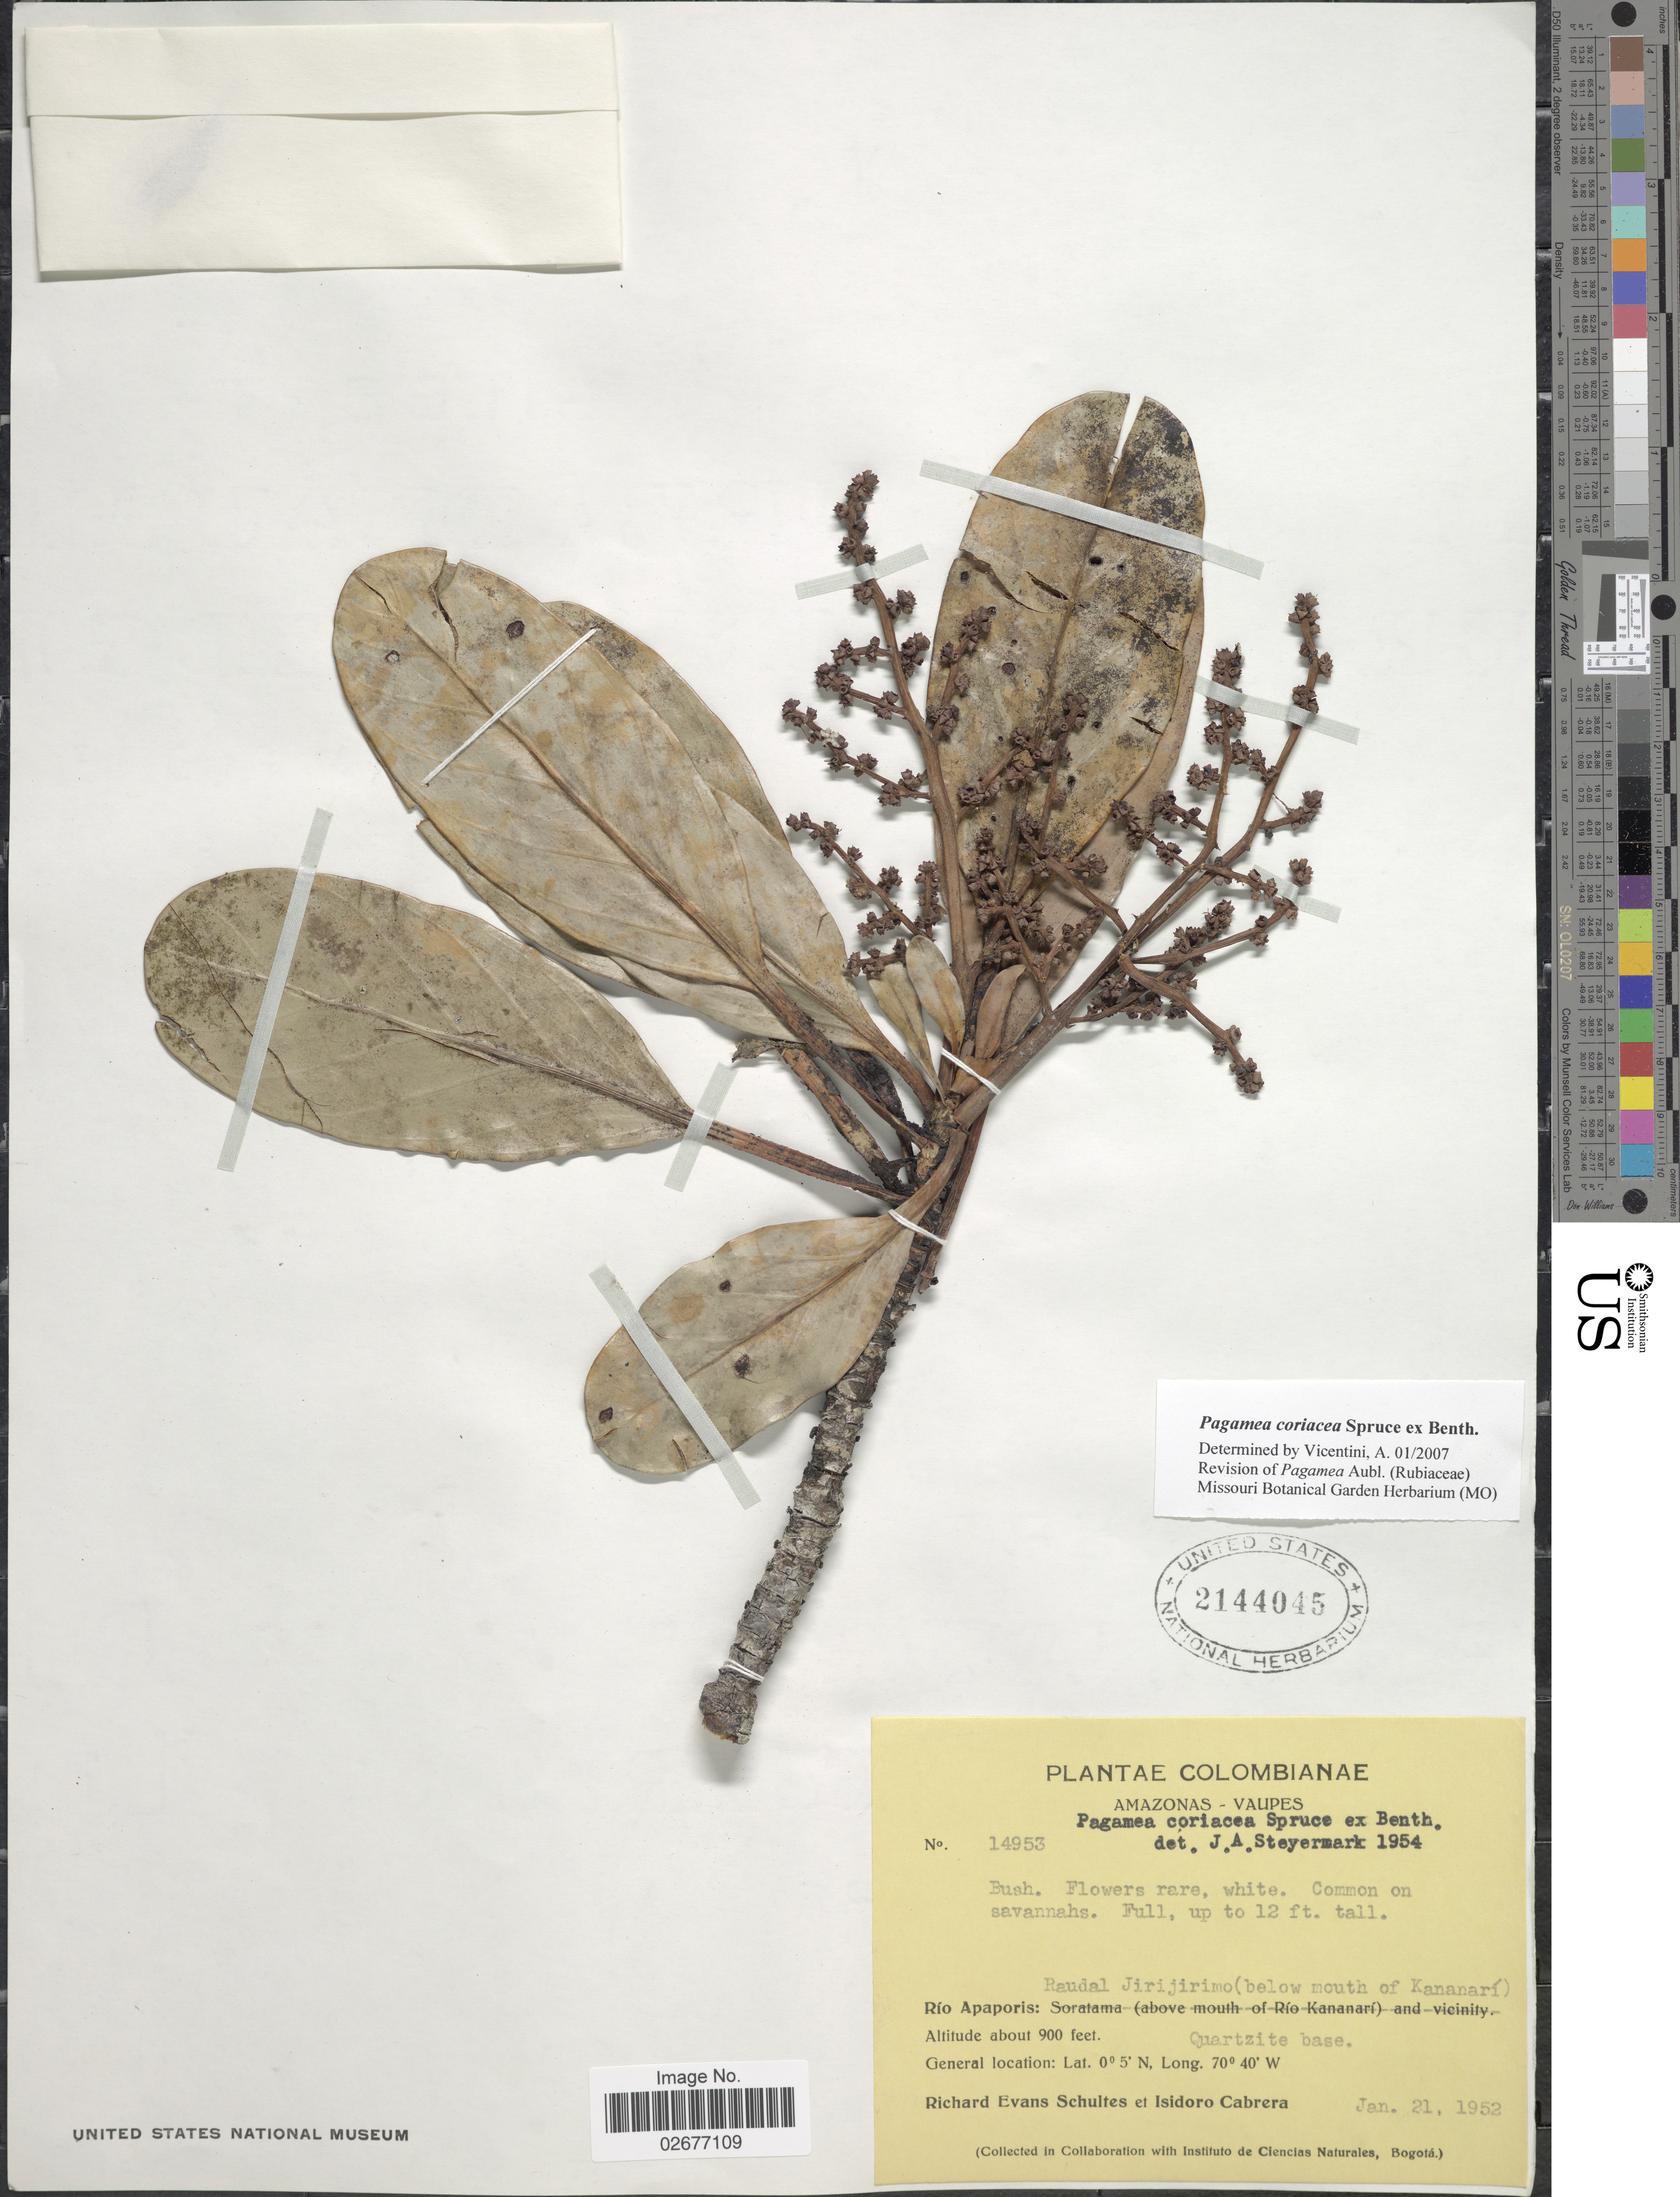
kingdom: Plantae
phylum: Tracheophyta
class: Magnoliopsida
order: Gentianales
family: Rubiaceae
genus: Pagamea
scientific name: Pagamea coriacea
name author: Spruce ex Benth.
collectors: R. E. Schultes & I. Cabrera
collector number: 14953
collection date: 1952-01-21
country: Colombia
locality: Amazonas-Vaupes, Rio Apaporis: Raudal de Jirijirimo (below mouth of Rio Kananari)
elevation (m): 274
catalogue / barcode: US 2144045